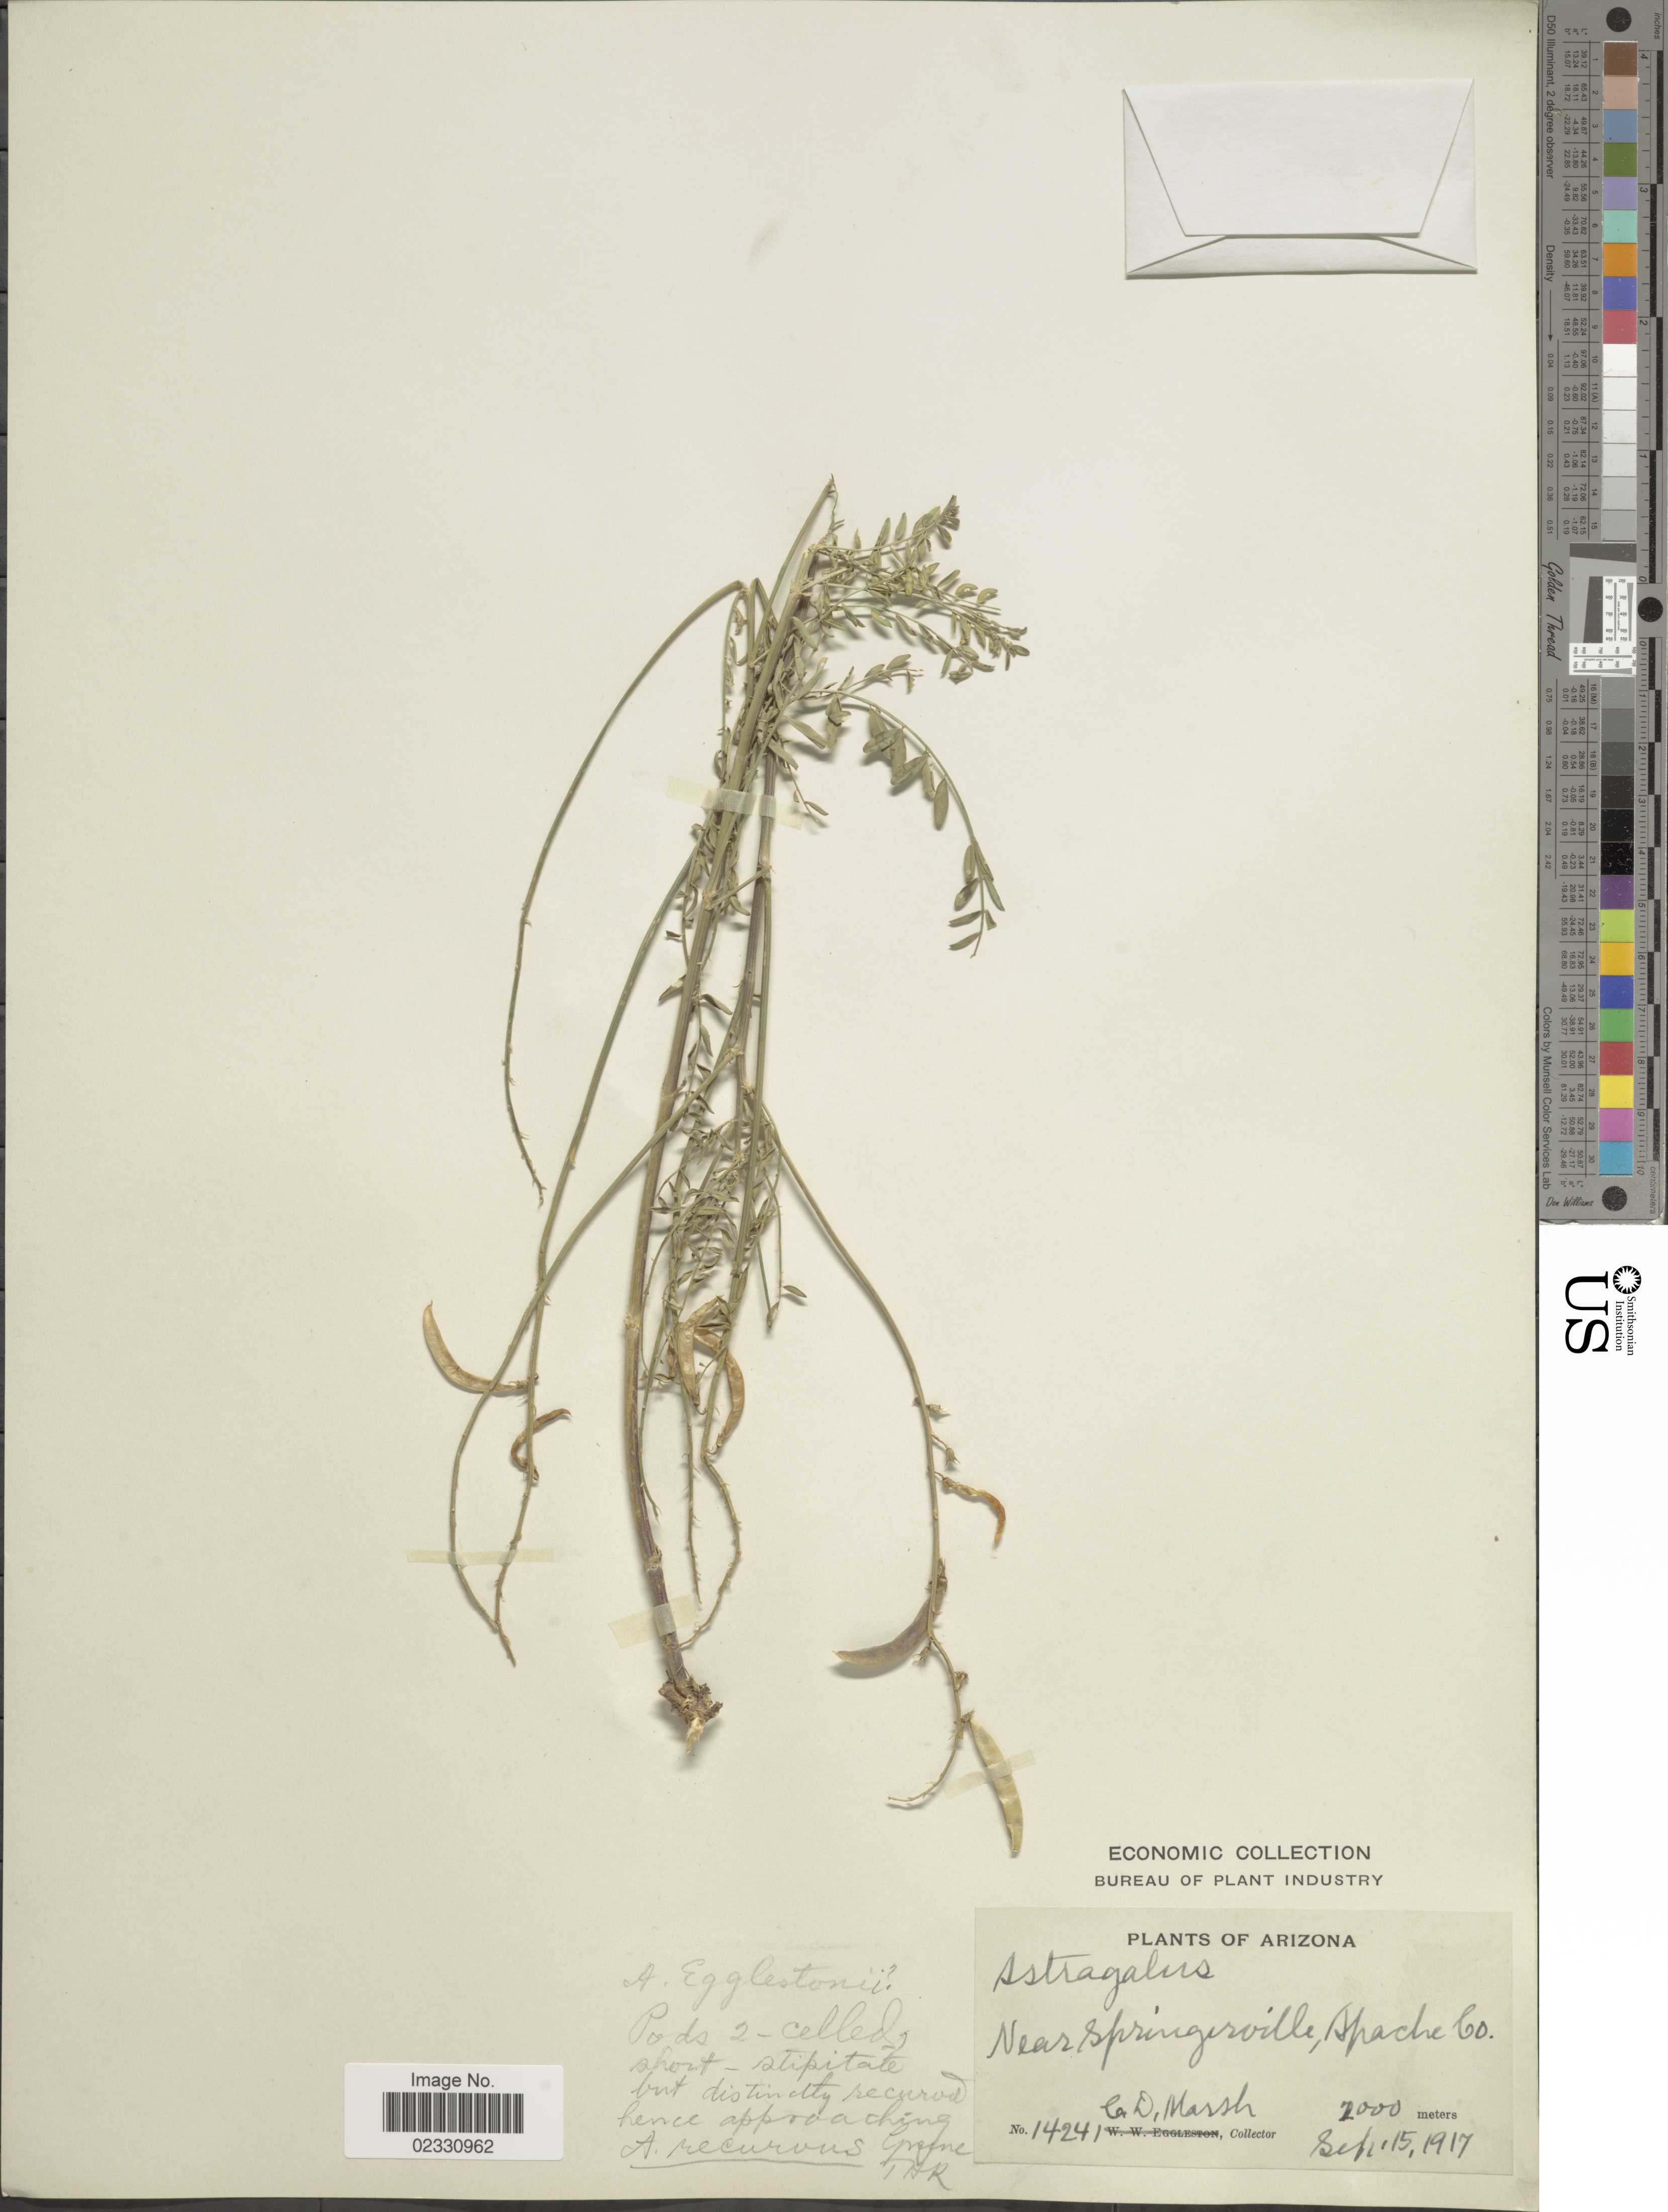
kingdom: Plantae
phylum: Tracheophyta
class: Magnoliopsida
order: Fabales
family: Fabaceae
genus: Astragalus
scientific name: Astragalus egglestonii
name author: (Rydb.) Kearney & Peebles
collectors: C. D. Marsh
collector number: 14241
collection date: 1917-09-15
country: United States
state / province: Arizona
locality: Near springerville, Spache Co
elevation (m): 1000